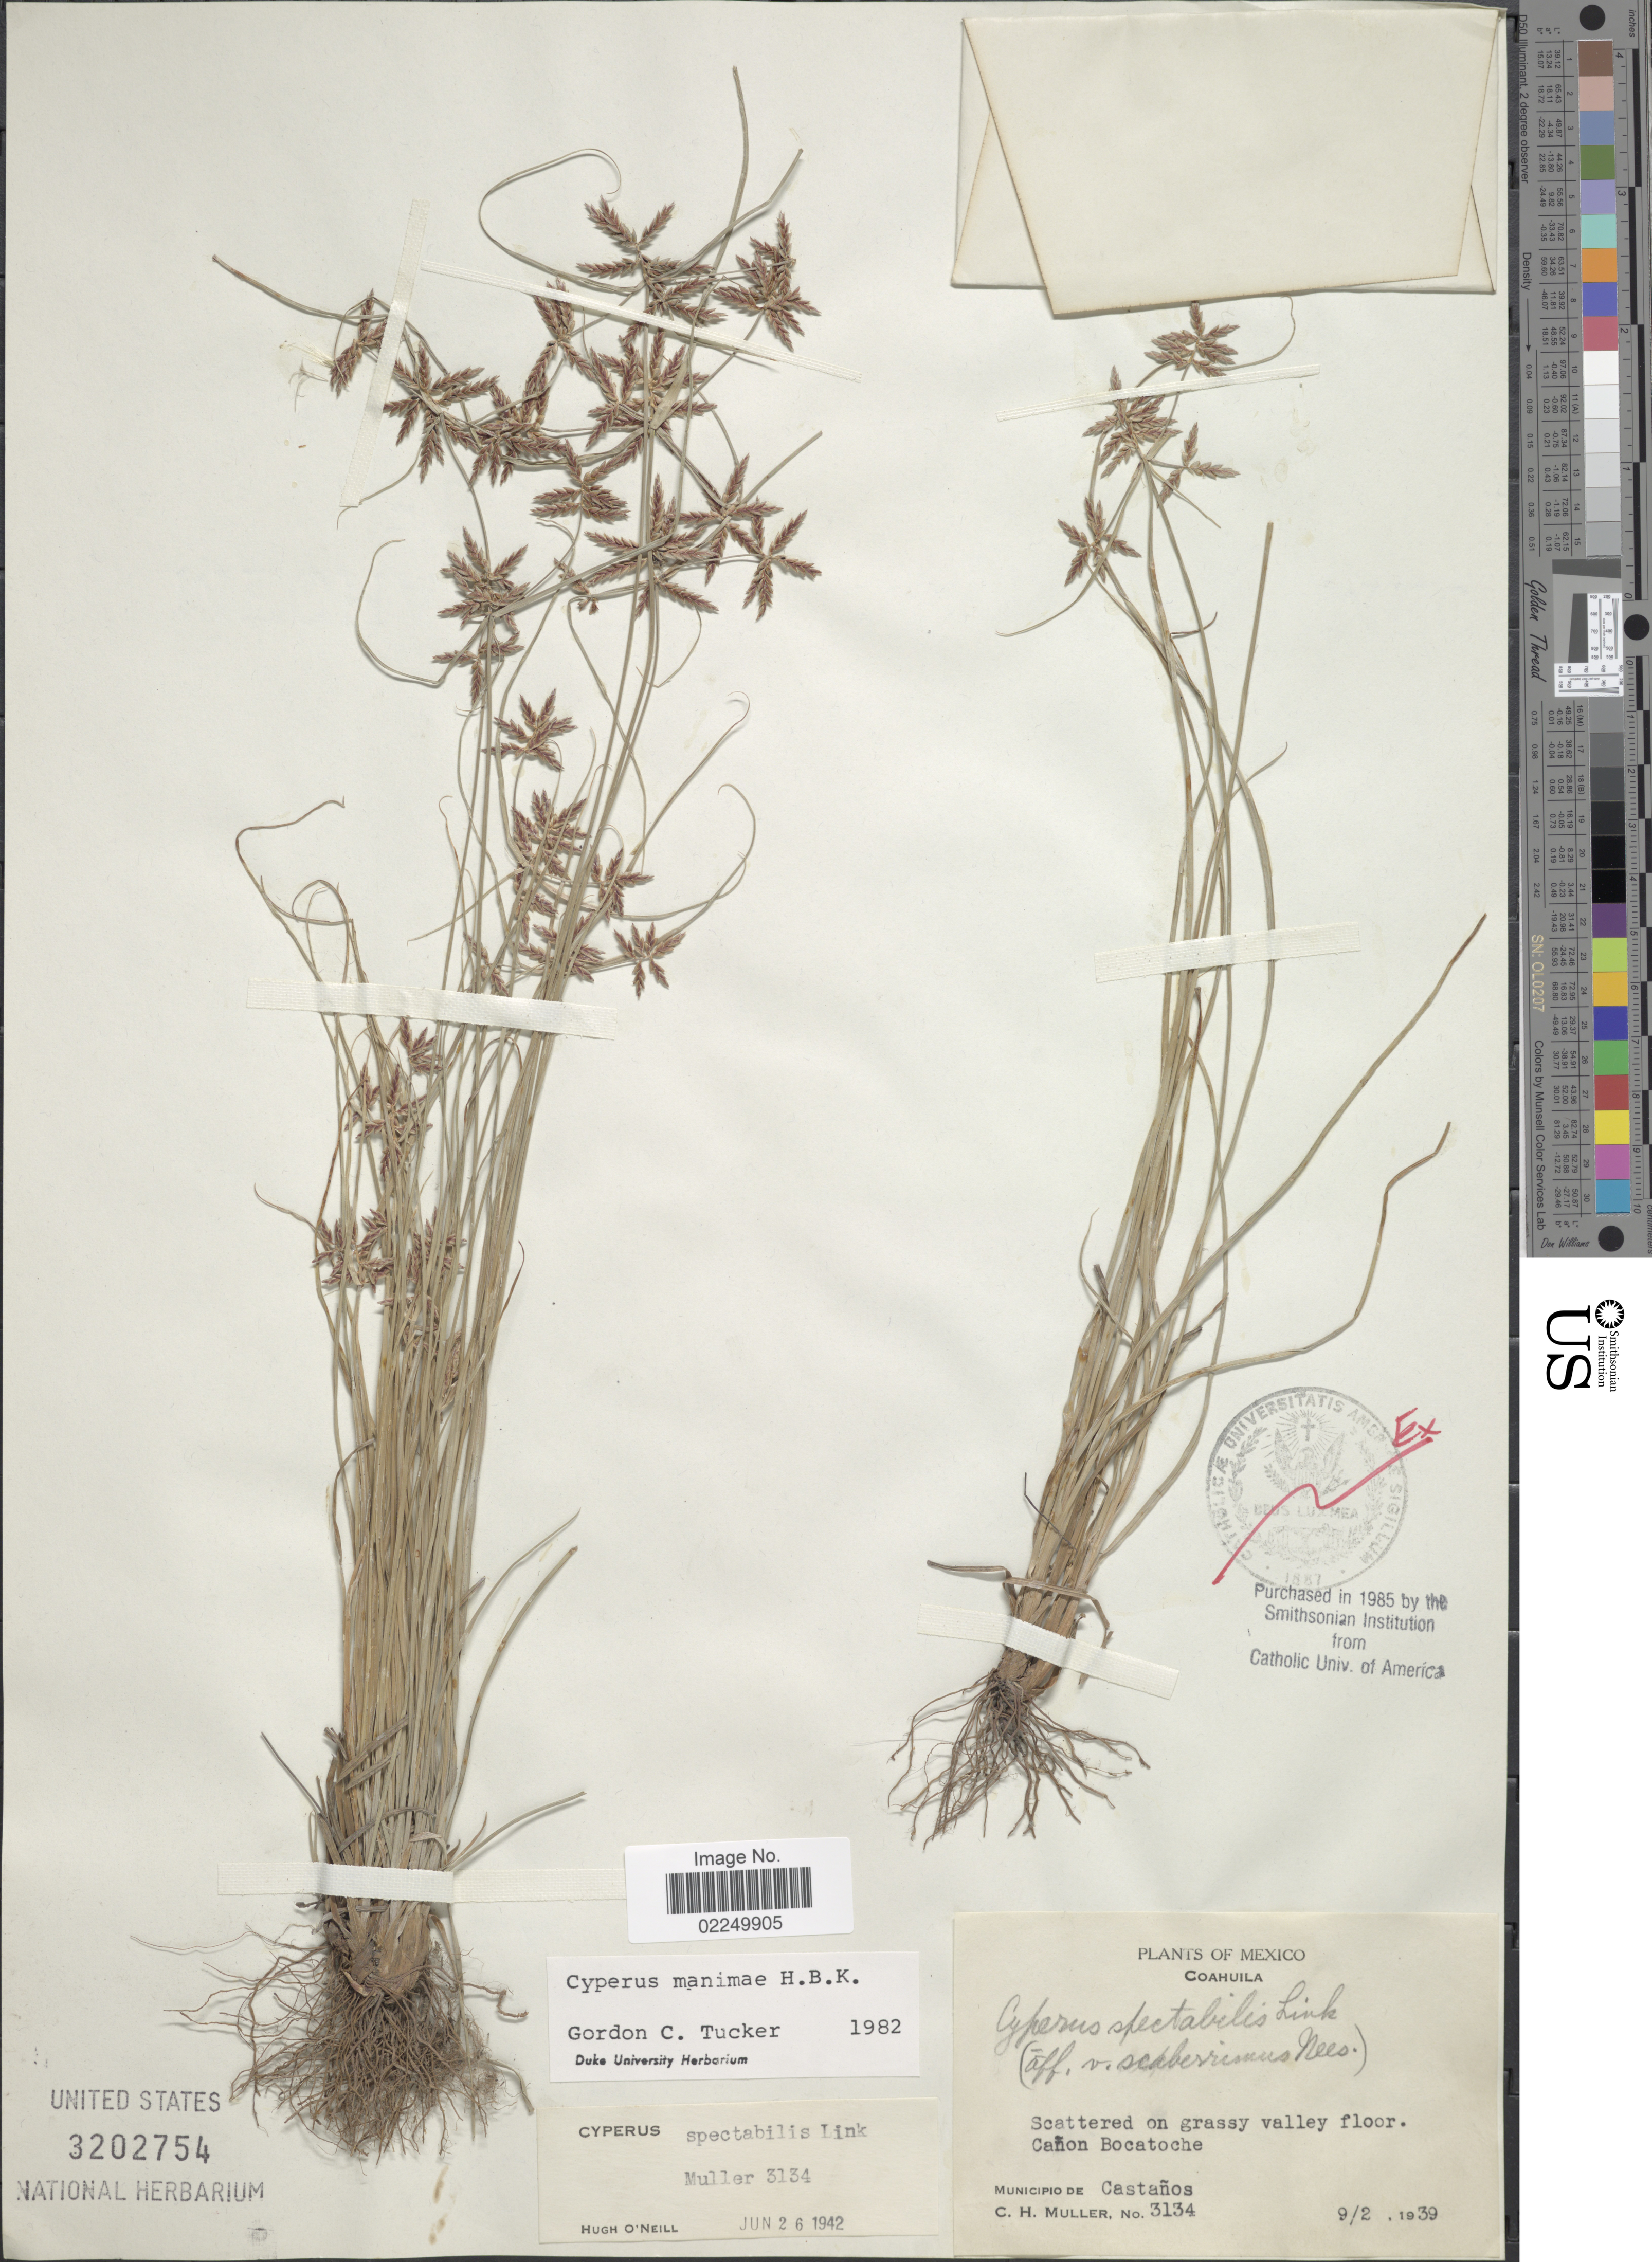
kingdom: Plantae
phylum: Tracheophyta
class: Liliopsida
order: Poales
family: Cyperaceae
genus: Cyperus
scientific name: Cyperus manimae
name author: Kunth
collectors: C. H. Mueller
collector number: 3134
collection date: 1939-02-09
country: Mexico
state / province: Coahuila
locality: Scattered on grassy valley floor, Canon Bocatoche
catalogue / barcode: US 3202754